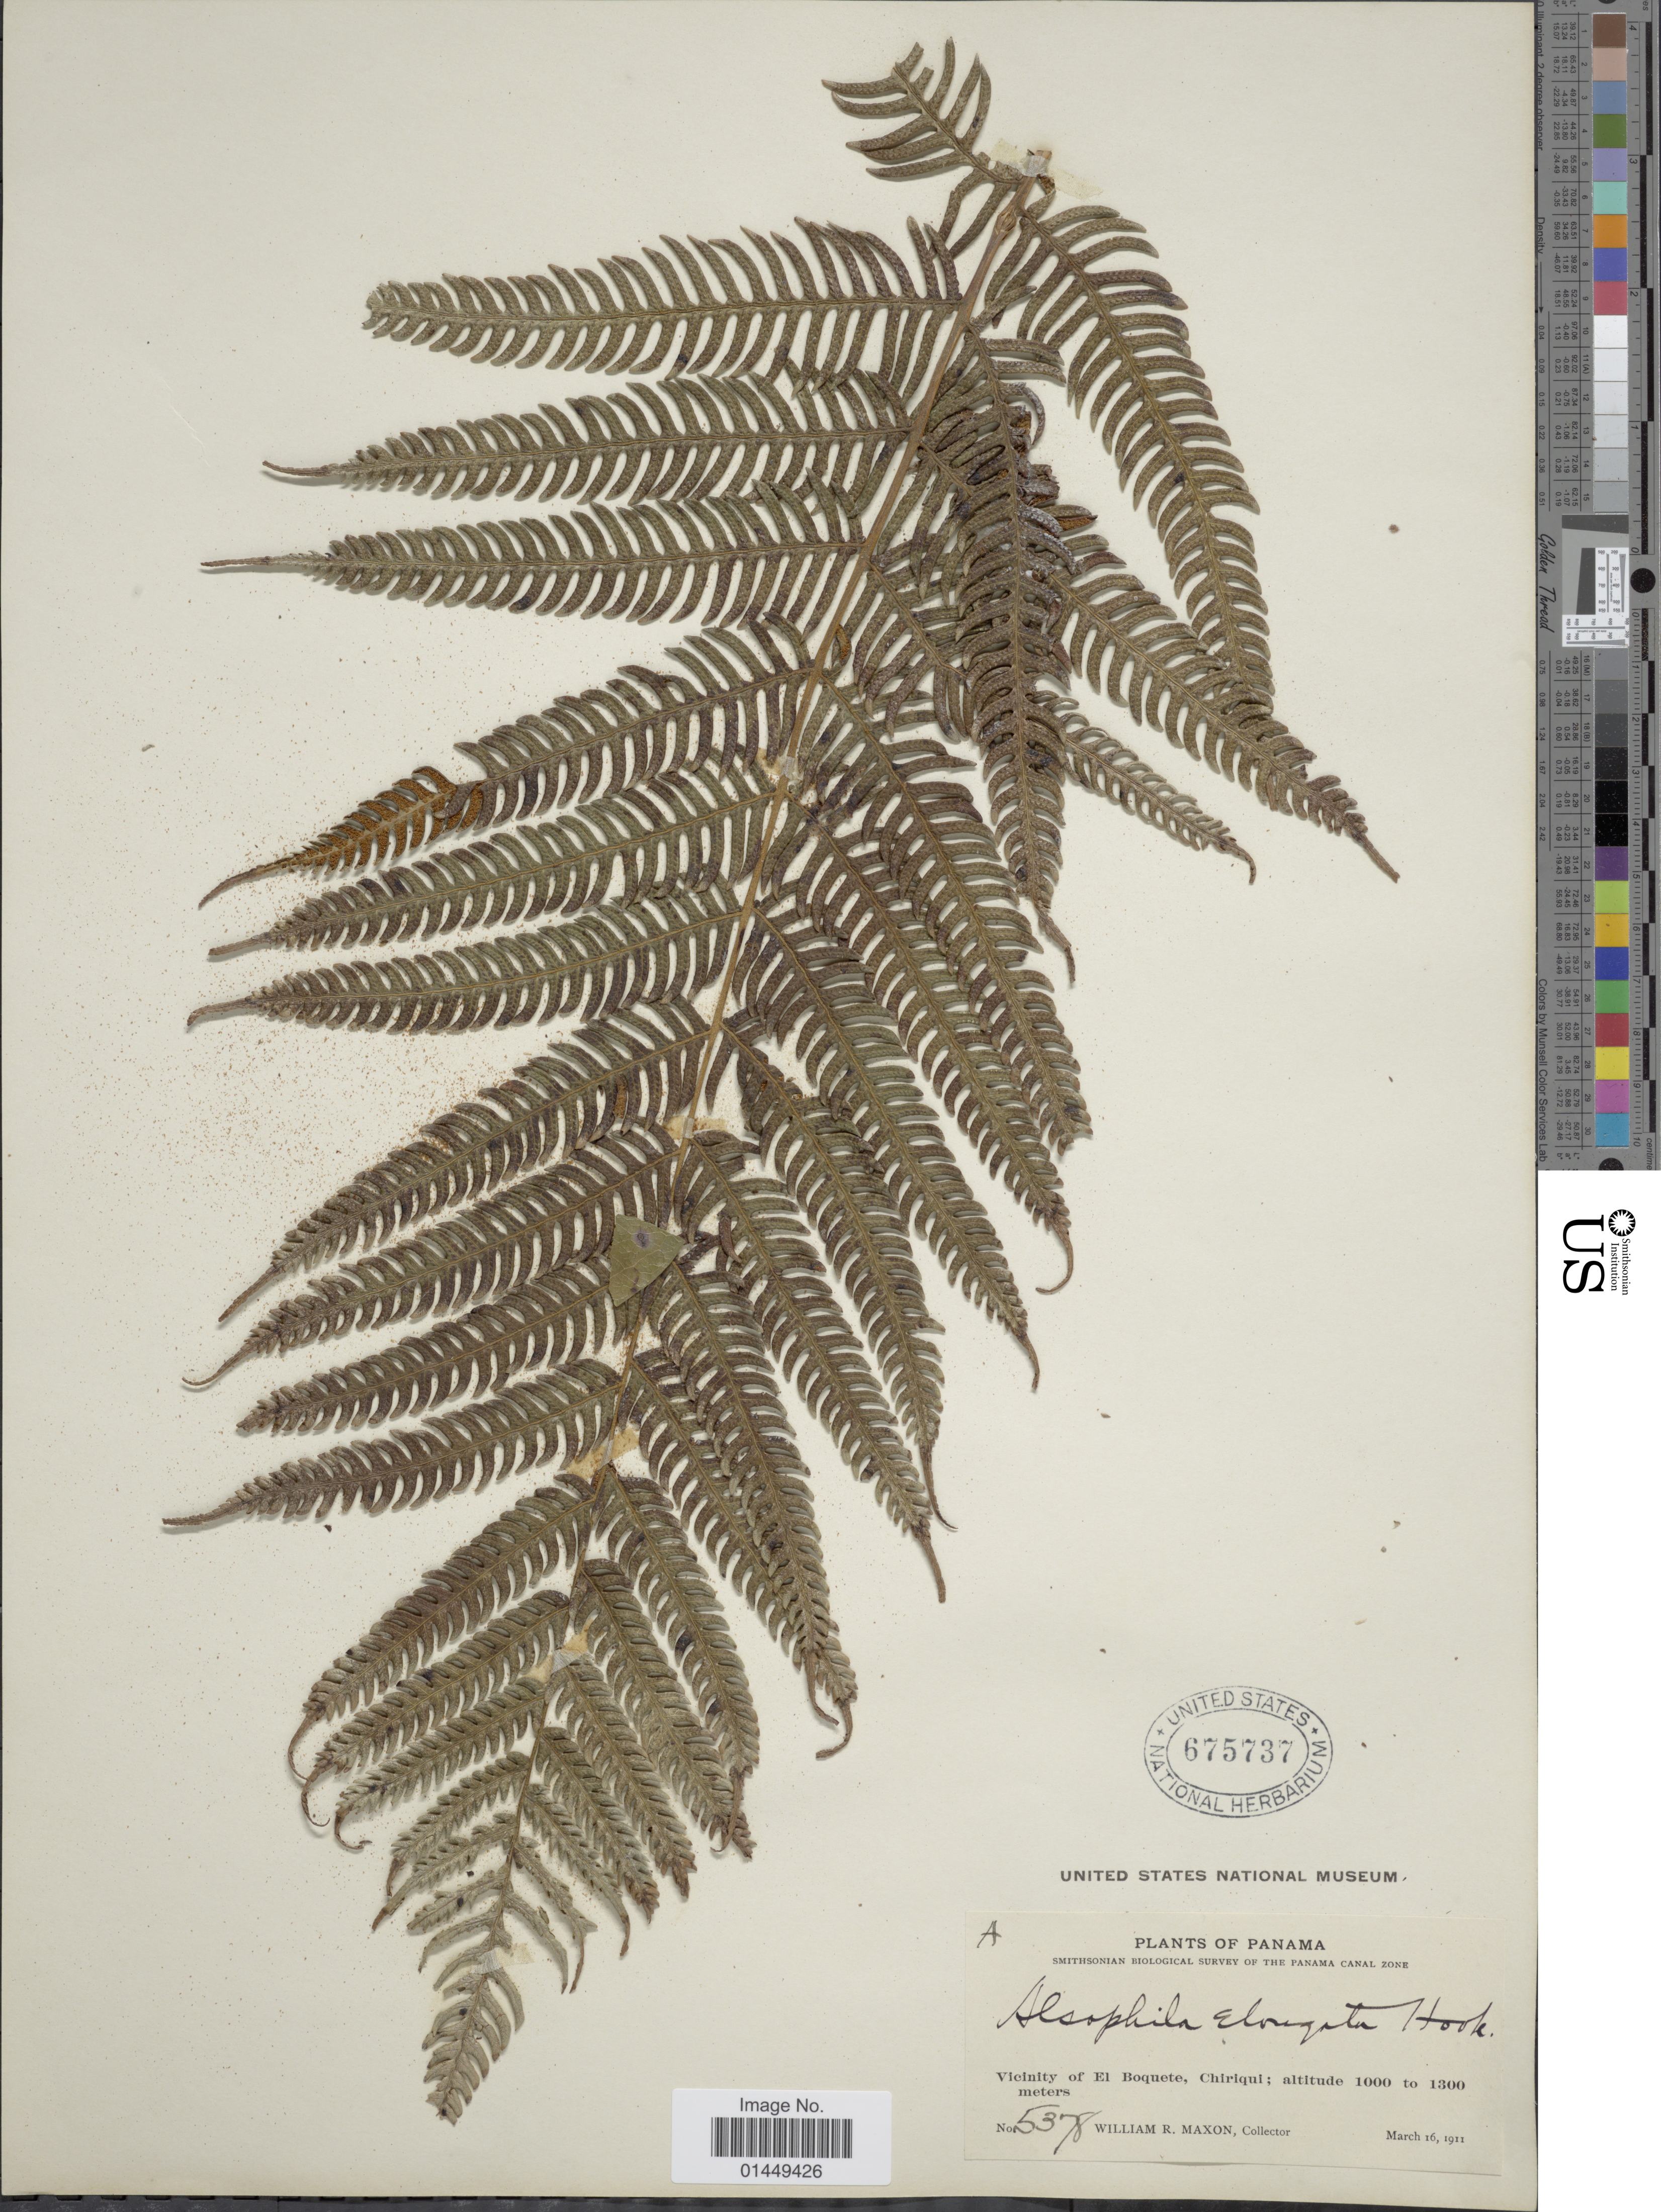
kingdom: Plantae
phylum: Tracheophyta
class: Polypodiopsida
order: Cyatheales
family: Cyatheaceae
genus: Cyathea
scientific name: Cyathea poeppigii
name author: (Hook.) Domin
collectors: W. R. Maxon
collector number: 5378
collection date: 1911-03-16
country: Panama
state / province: Chiriqui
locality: Vicinity of El Boquete, Chiriqui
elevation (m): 1000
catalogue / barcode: US 675737